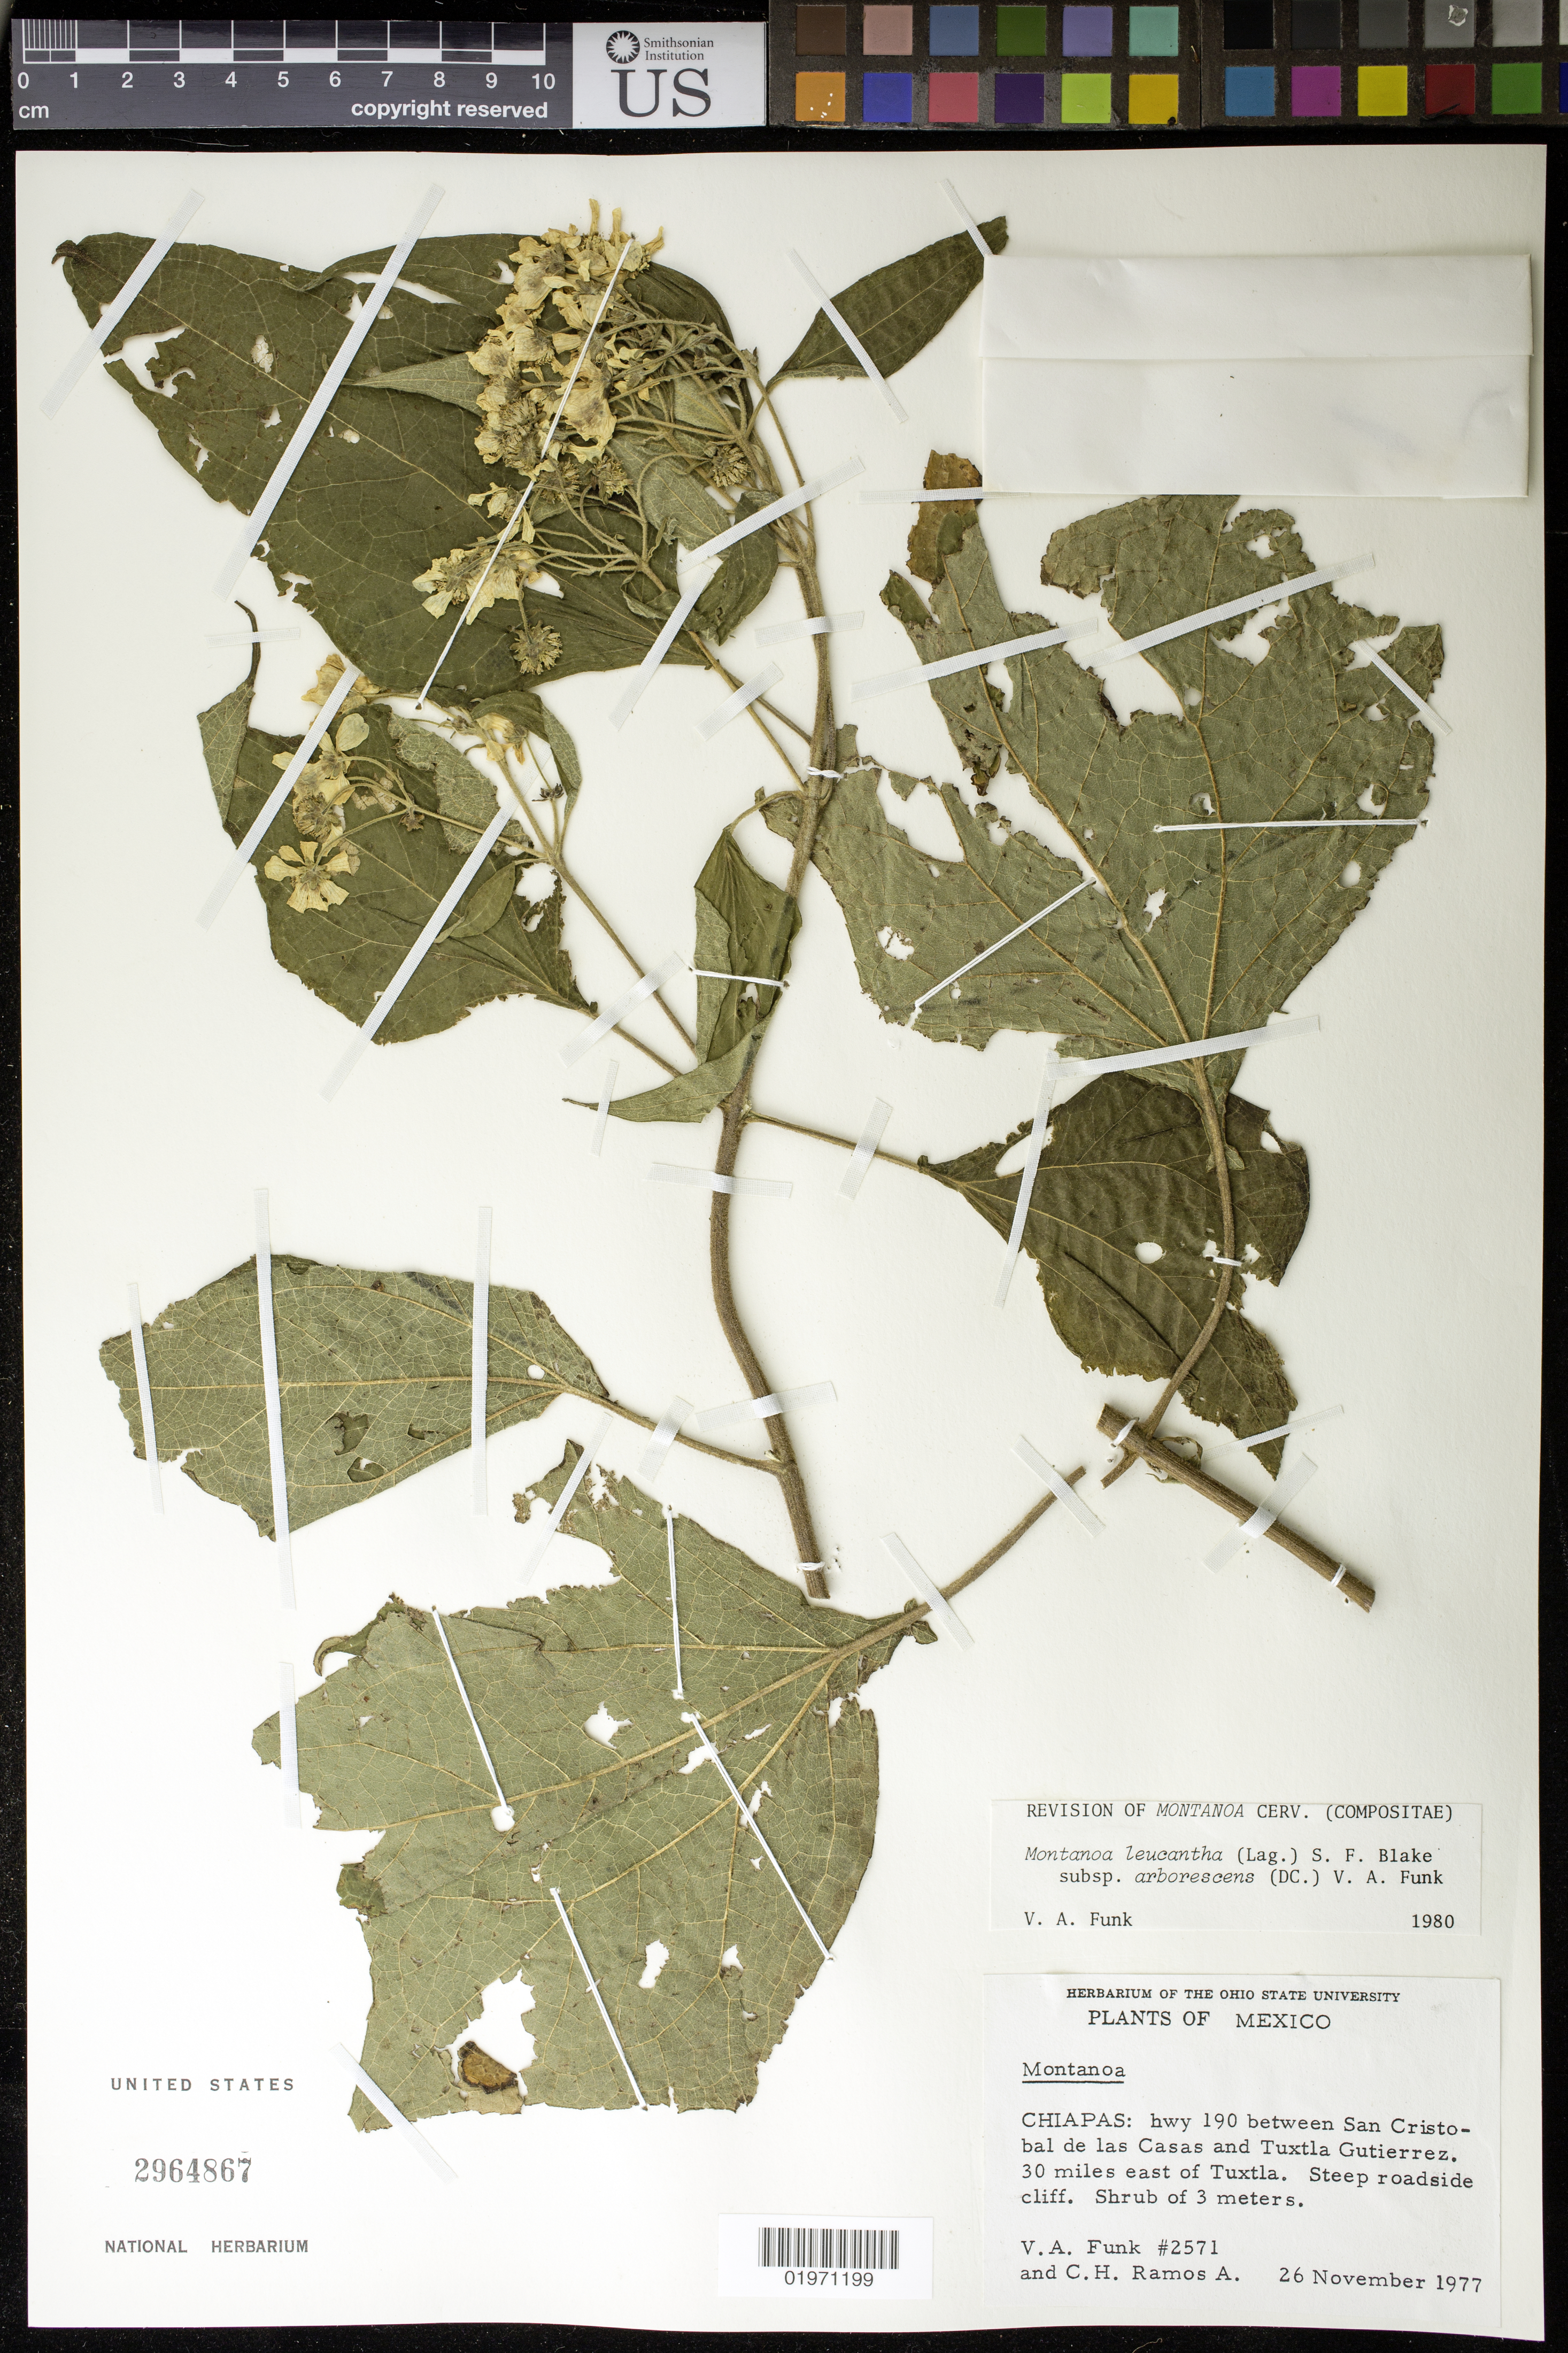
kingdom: Plantae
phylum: Tracheophyta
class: Magnoliopsida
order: Asterales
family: Asteraceae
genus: Montanoa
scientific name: Montanoa leucantha subsp. arborescens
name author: (DC.) V.A. Funk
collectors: V. Funk & C. H. Ramos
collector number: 2571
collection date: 1977-11-26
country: Mexico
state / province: Chiapas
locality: Hwy 190 between San Cristobal de las Casas and Tuxtla Gutierrez 40 miles east of Tuxtla.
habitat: Steep roadside cliff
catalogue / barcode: US 2964867